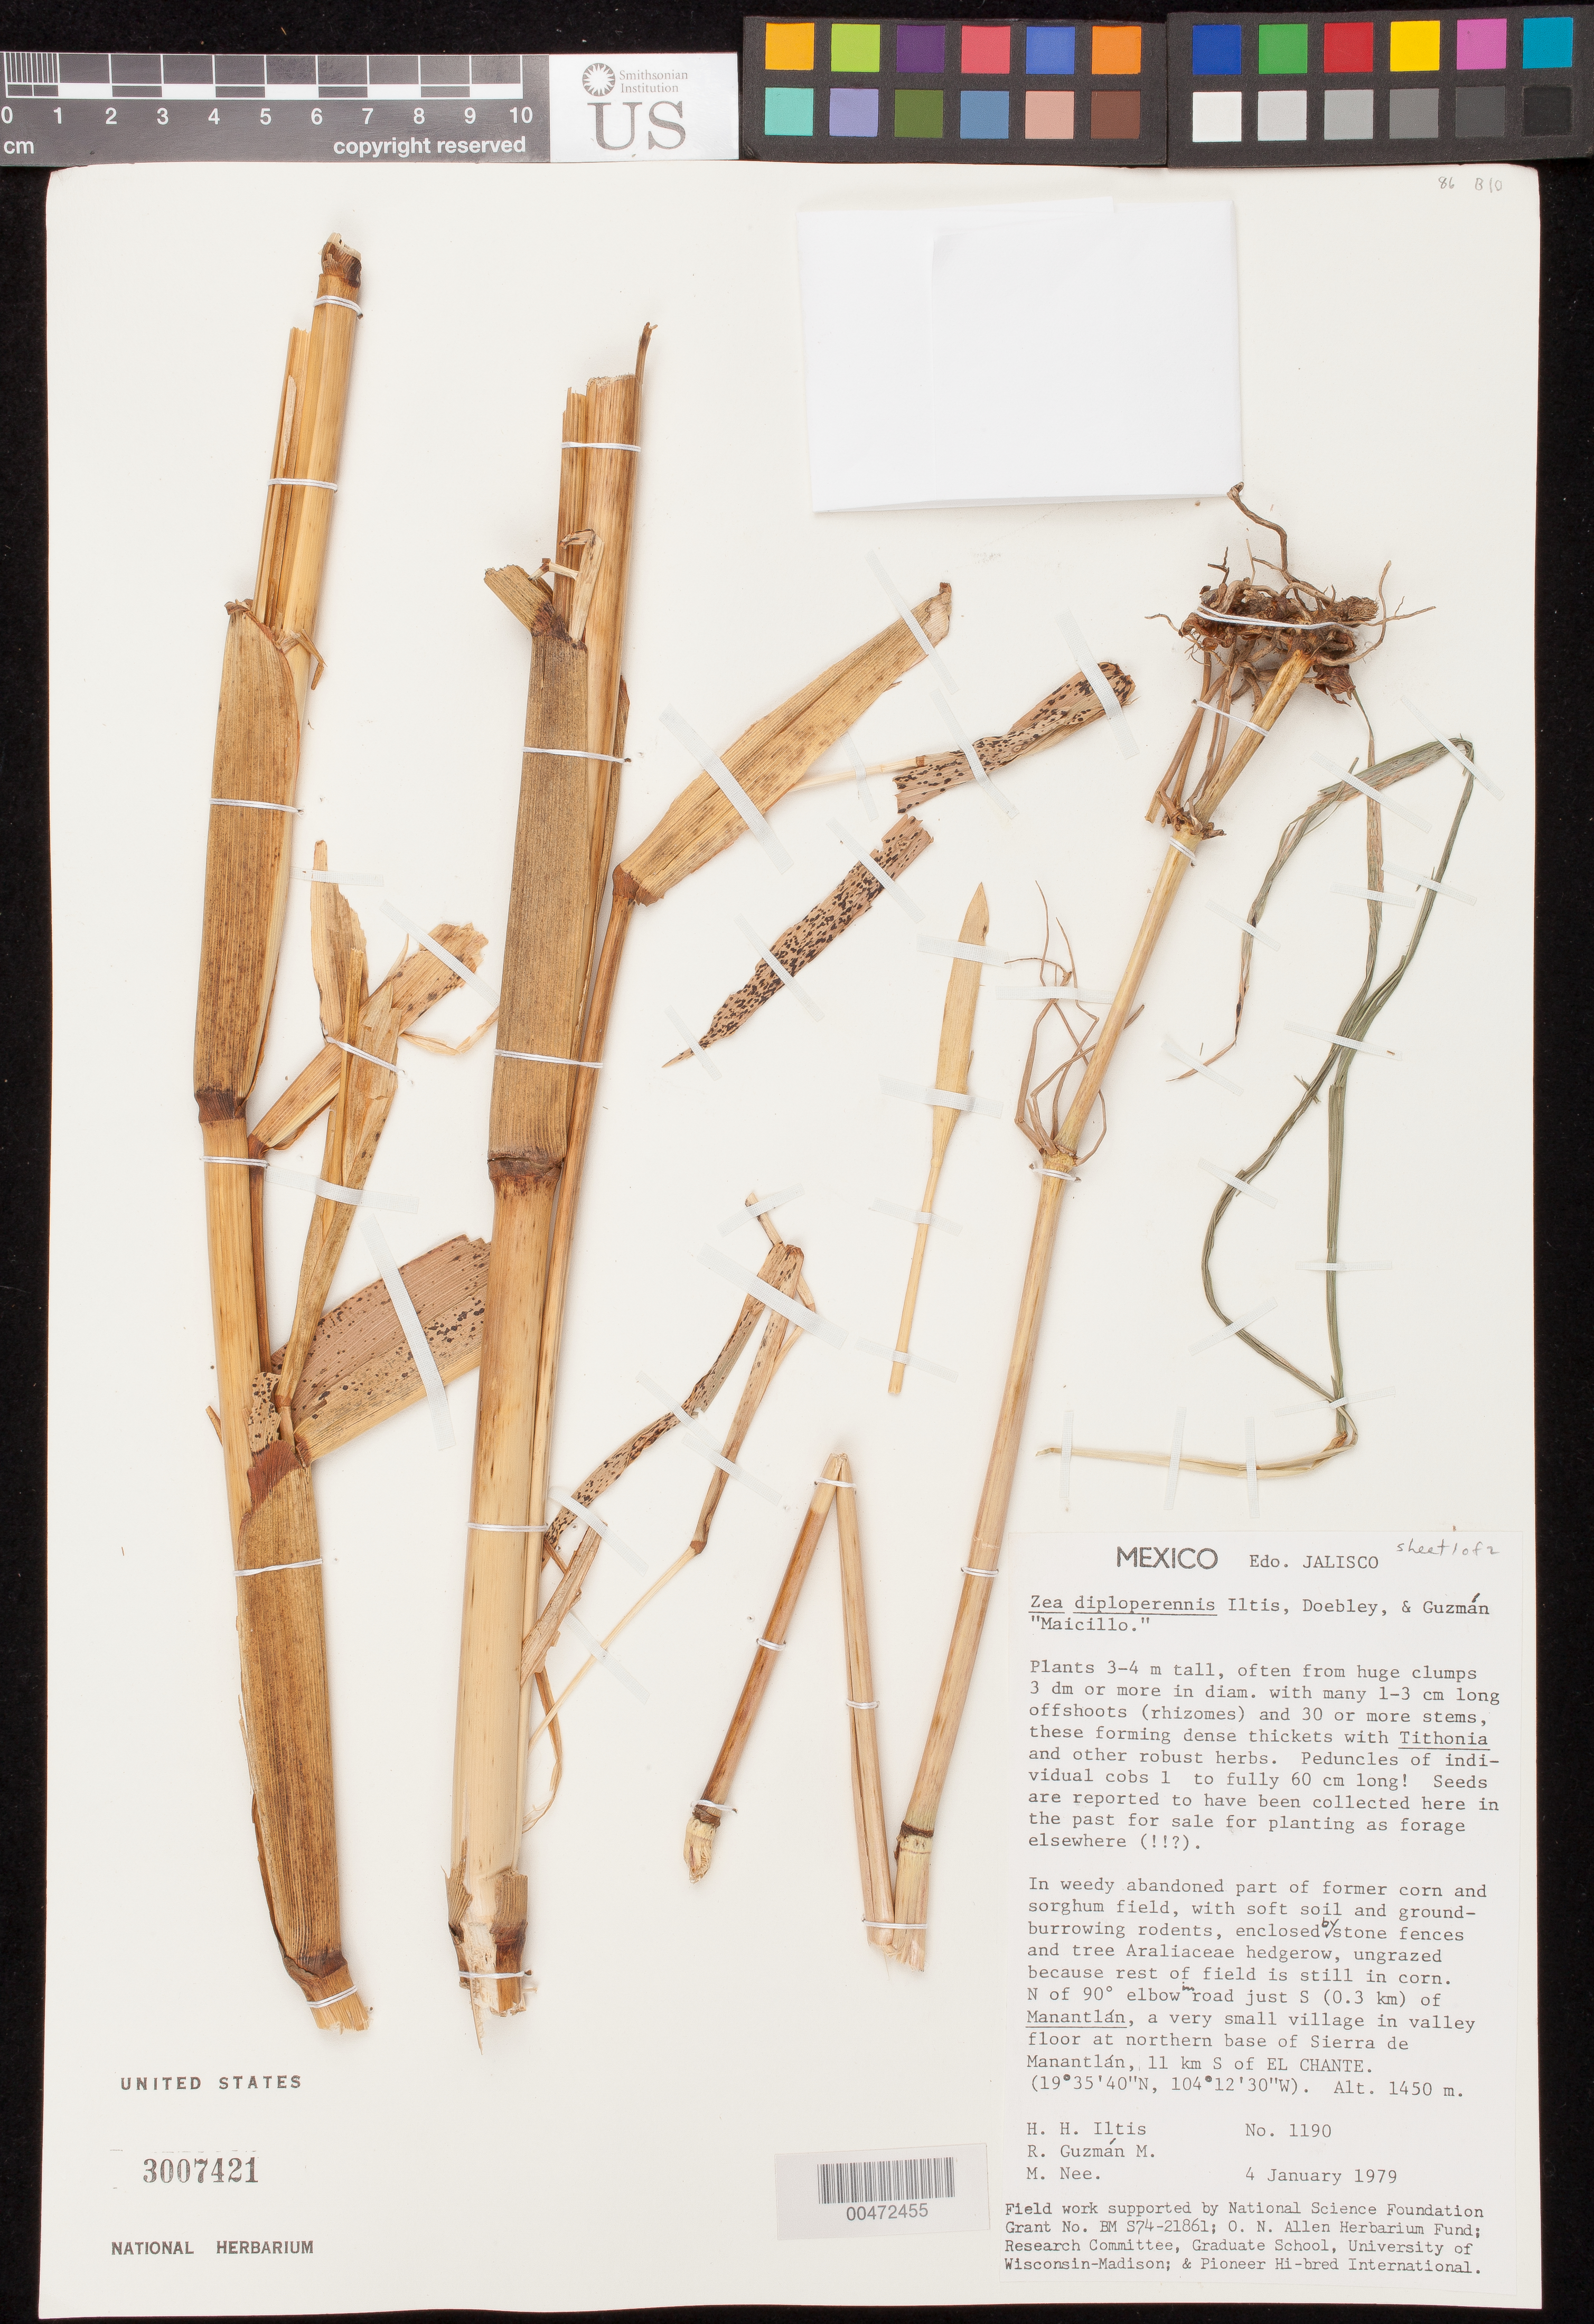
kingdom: Plantae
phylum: Tracheophyta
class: Liliopsida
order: Poales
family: Poaceae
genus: Zea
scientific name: Zea perennis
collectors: H. H. Iltis, R. Guzm n-M. & M. Nee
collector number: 1190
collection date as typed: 4 Jan 1979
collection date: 1979-01-04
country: Mexico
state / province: Jalisco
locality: N of elbow in rd just S (0.3 km) of Manantlán, a village in valley floor at N base of Sierra de Manantlán, 11 km S of El Chante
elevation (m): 1450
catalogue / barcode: US 3007421